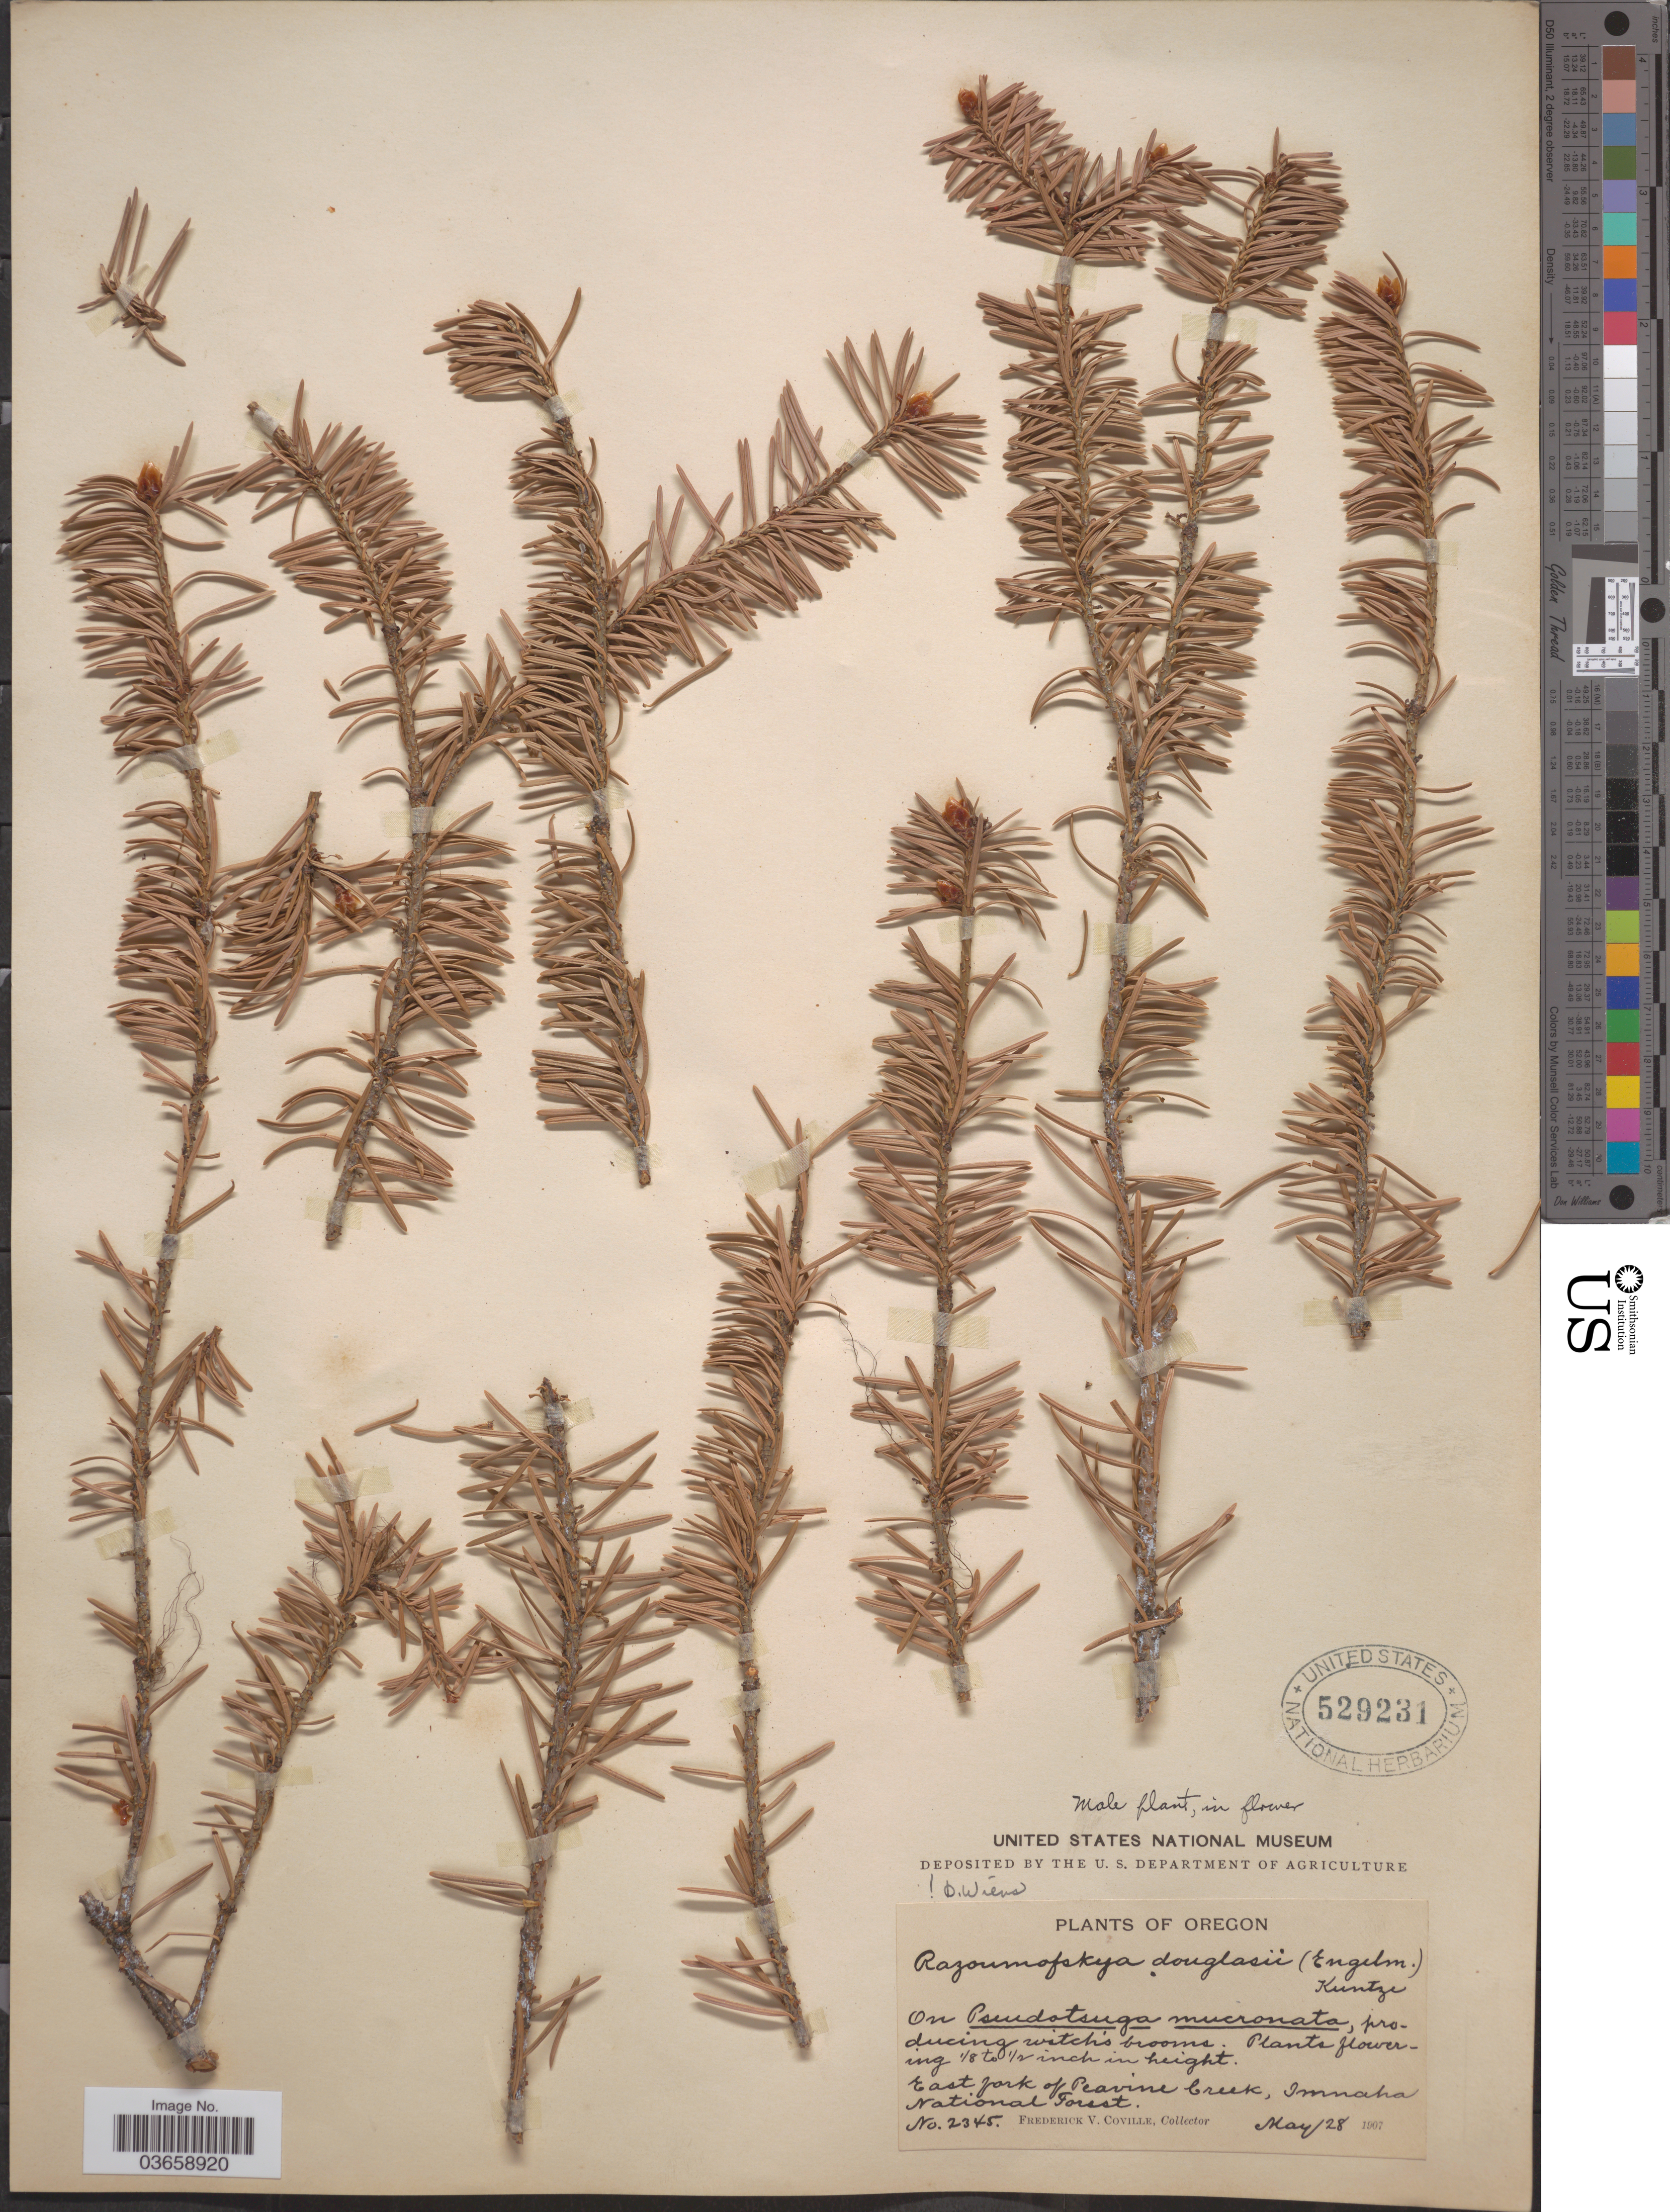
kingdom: Plantae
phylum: Tracheophyta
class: Magnoliopsida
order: Santalales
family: Viscaceae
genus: Arceuthobium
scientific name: Arceuthobium douglasii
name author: Engelm. in G.M. Wheeler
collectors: F. V. Coville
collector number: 2345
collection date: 1907-05-28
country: United States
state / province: Oregon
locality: East fork of Peavine creek, Imnaha National Forest.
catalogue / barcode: US 529231